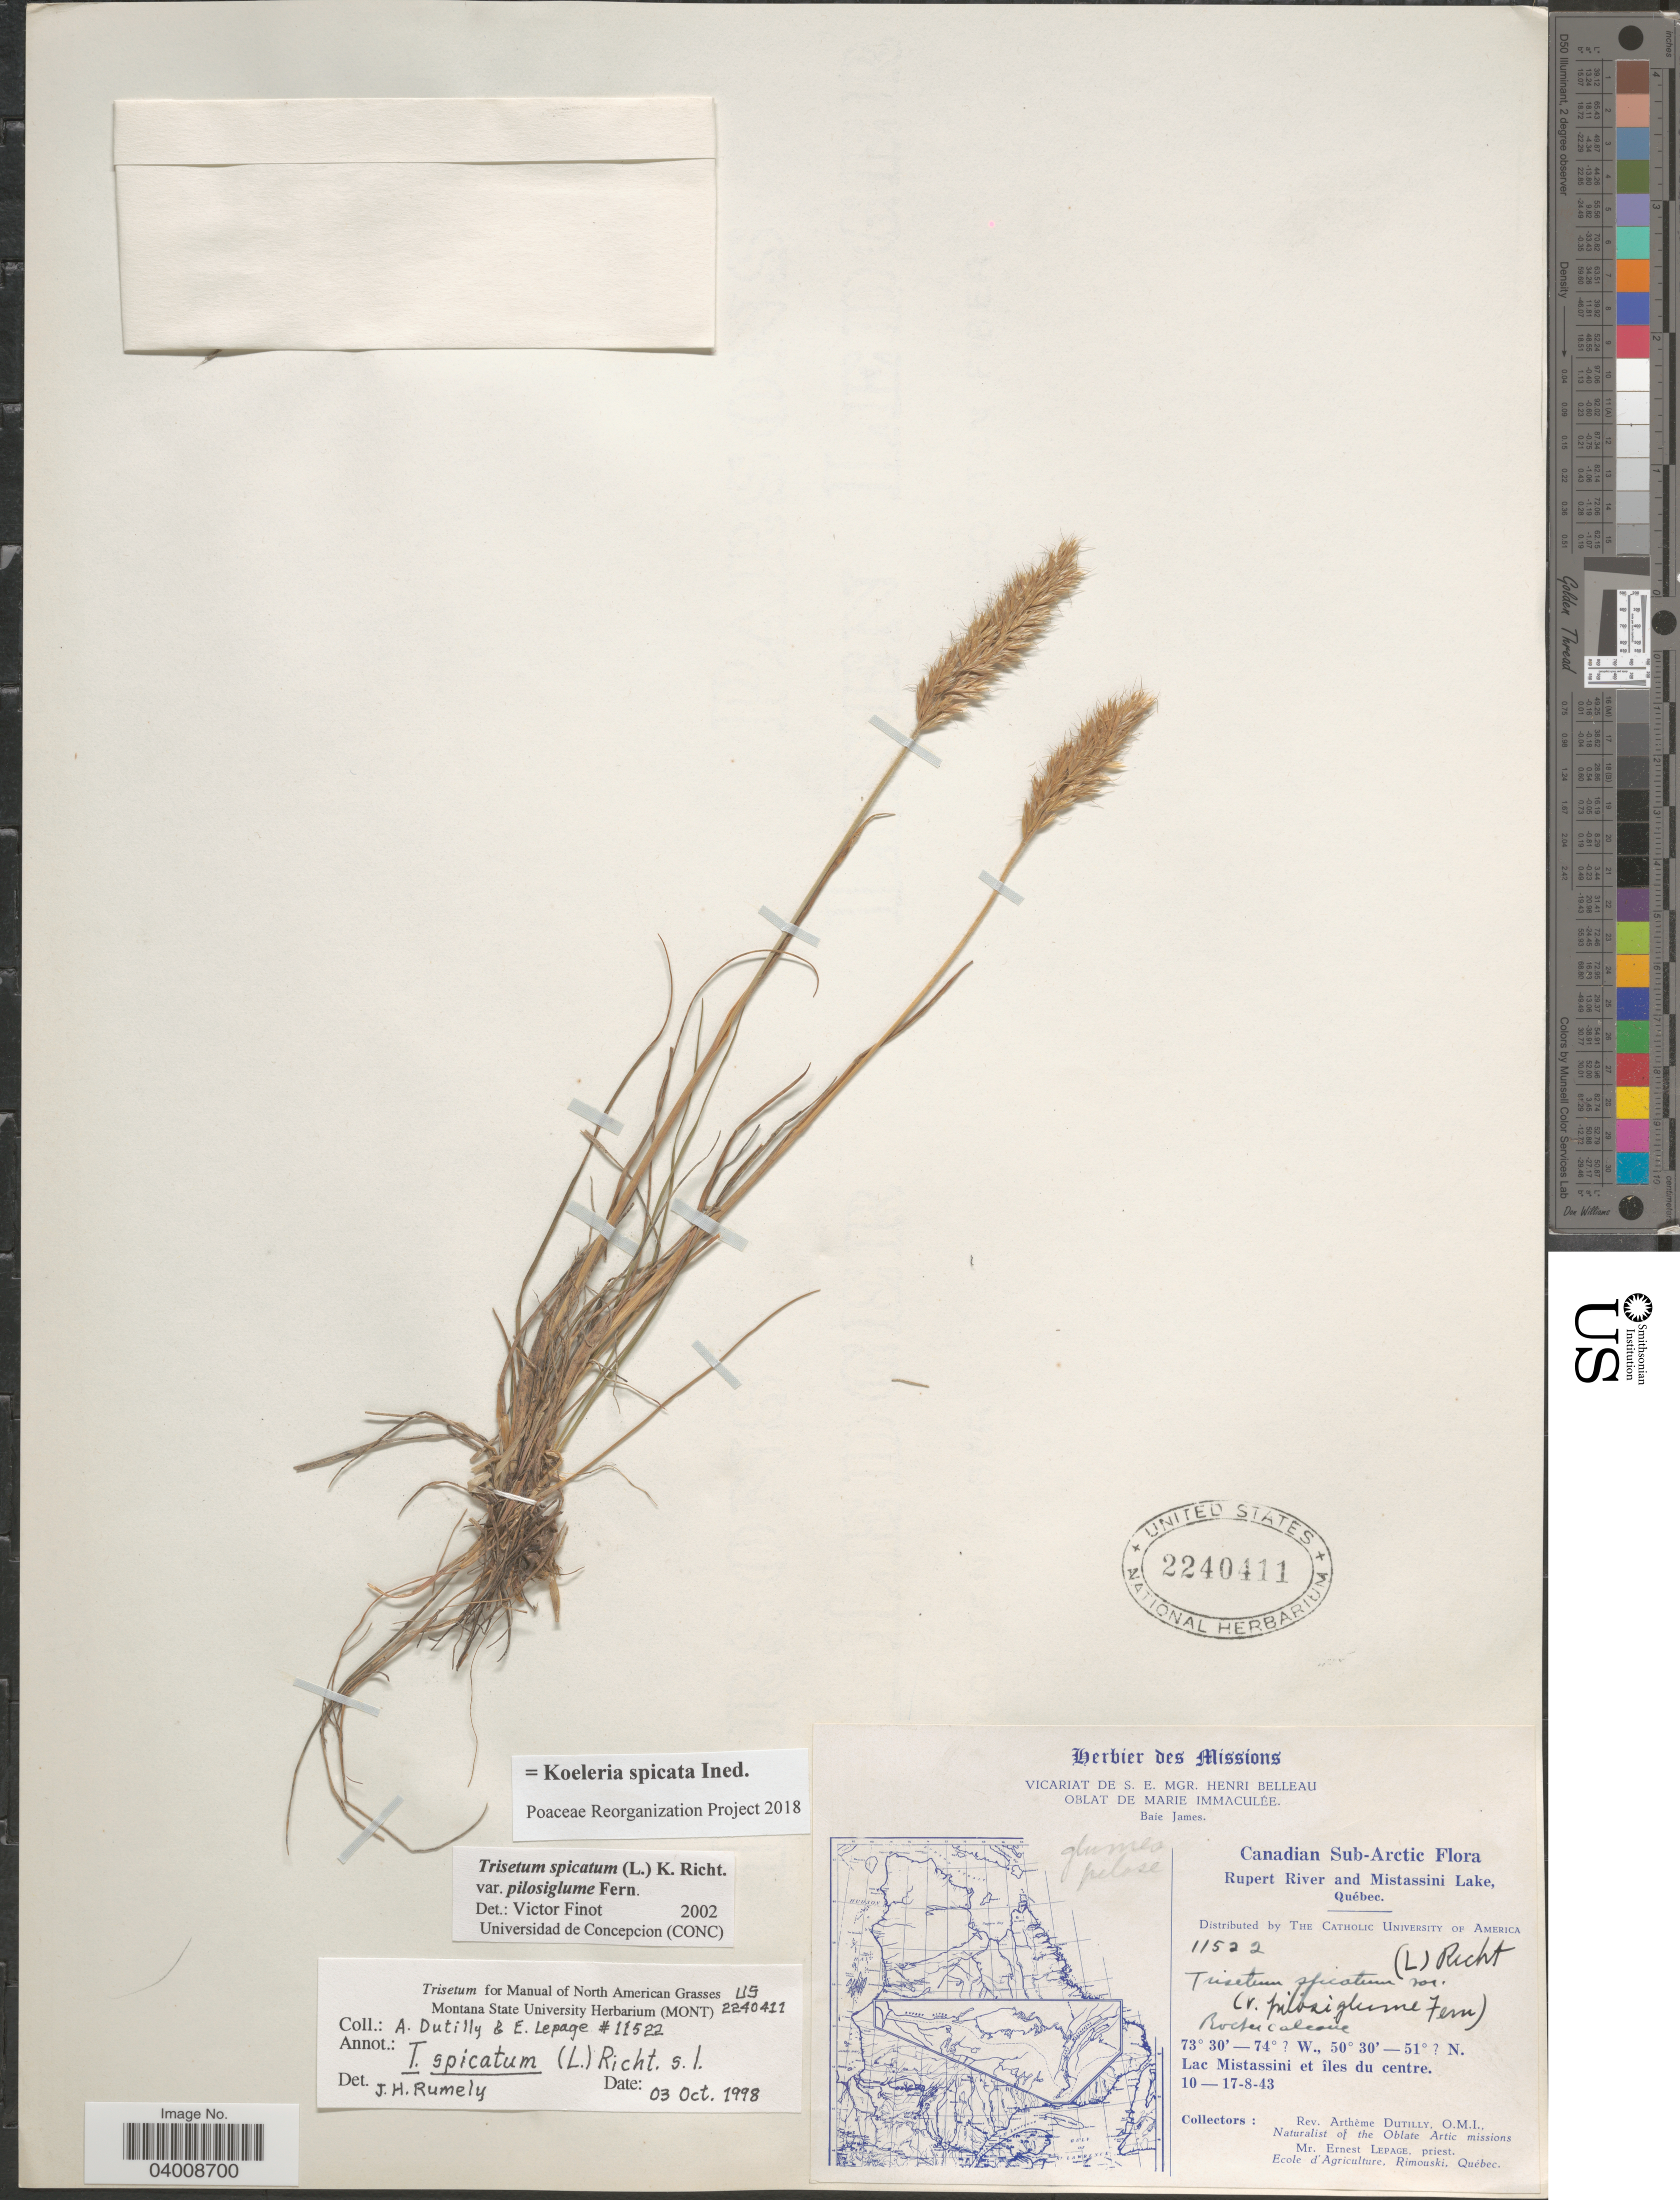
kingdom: Plantae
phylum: Tracheophyta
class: Liliopsida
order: Poales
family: Poaceae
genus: Koeleria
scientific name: Koeleria spicata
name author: (L.) Barberá et al.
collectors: A. Dutilly & E. Lepage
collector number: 11522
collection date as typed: Transcribed d/m/y: 10/8/43 to 17/8/43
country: Canada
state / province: Quebec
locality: Canadian Sub-Arctic. Rupert River and Mistassini Lake. Lac Mistassini et îles du centre.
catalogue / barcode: US 2240411